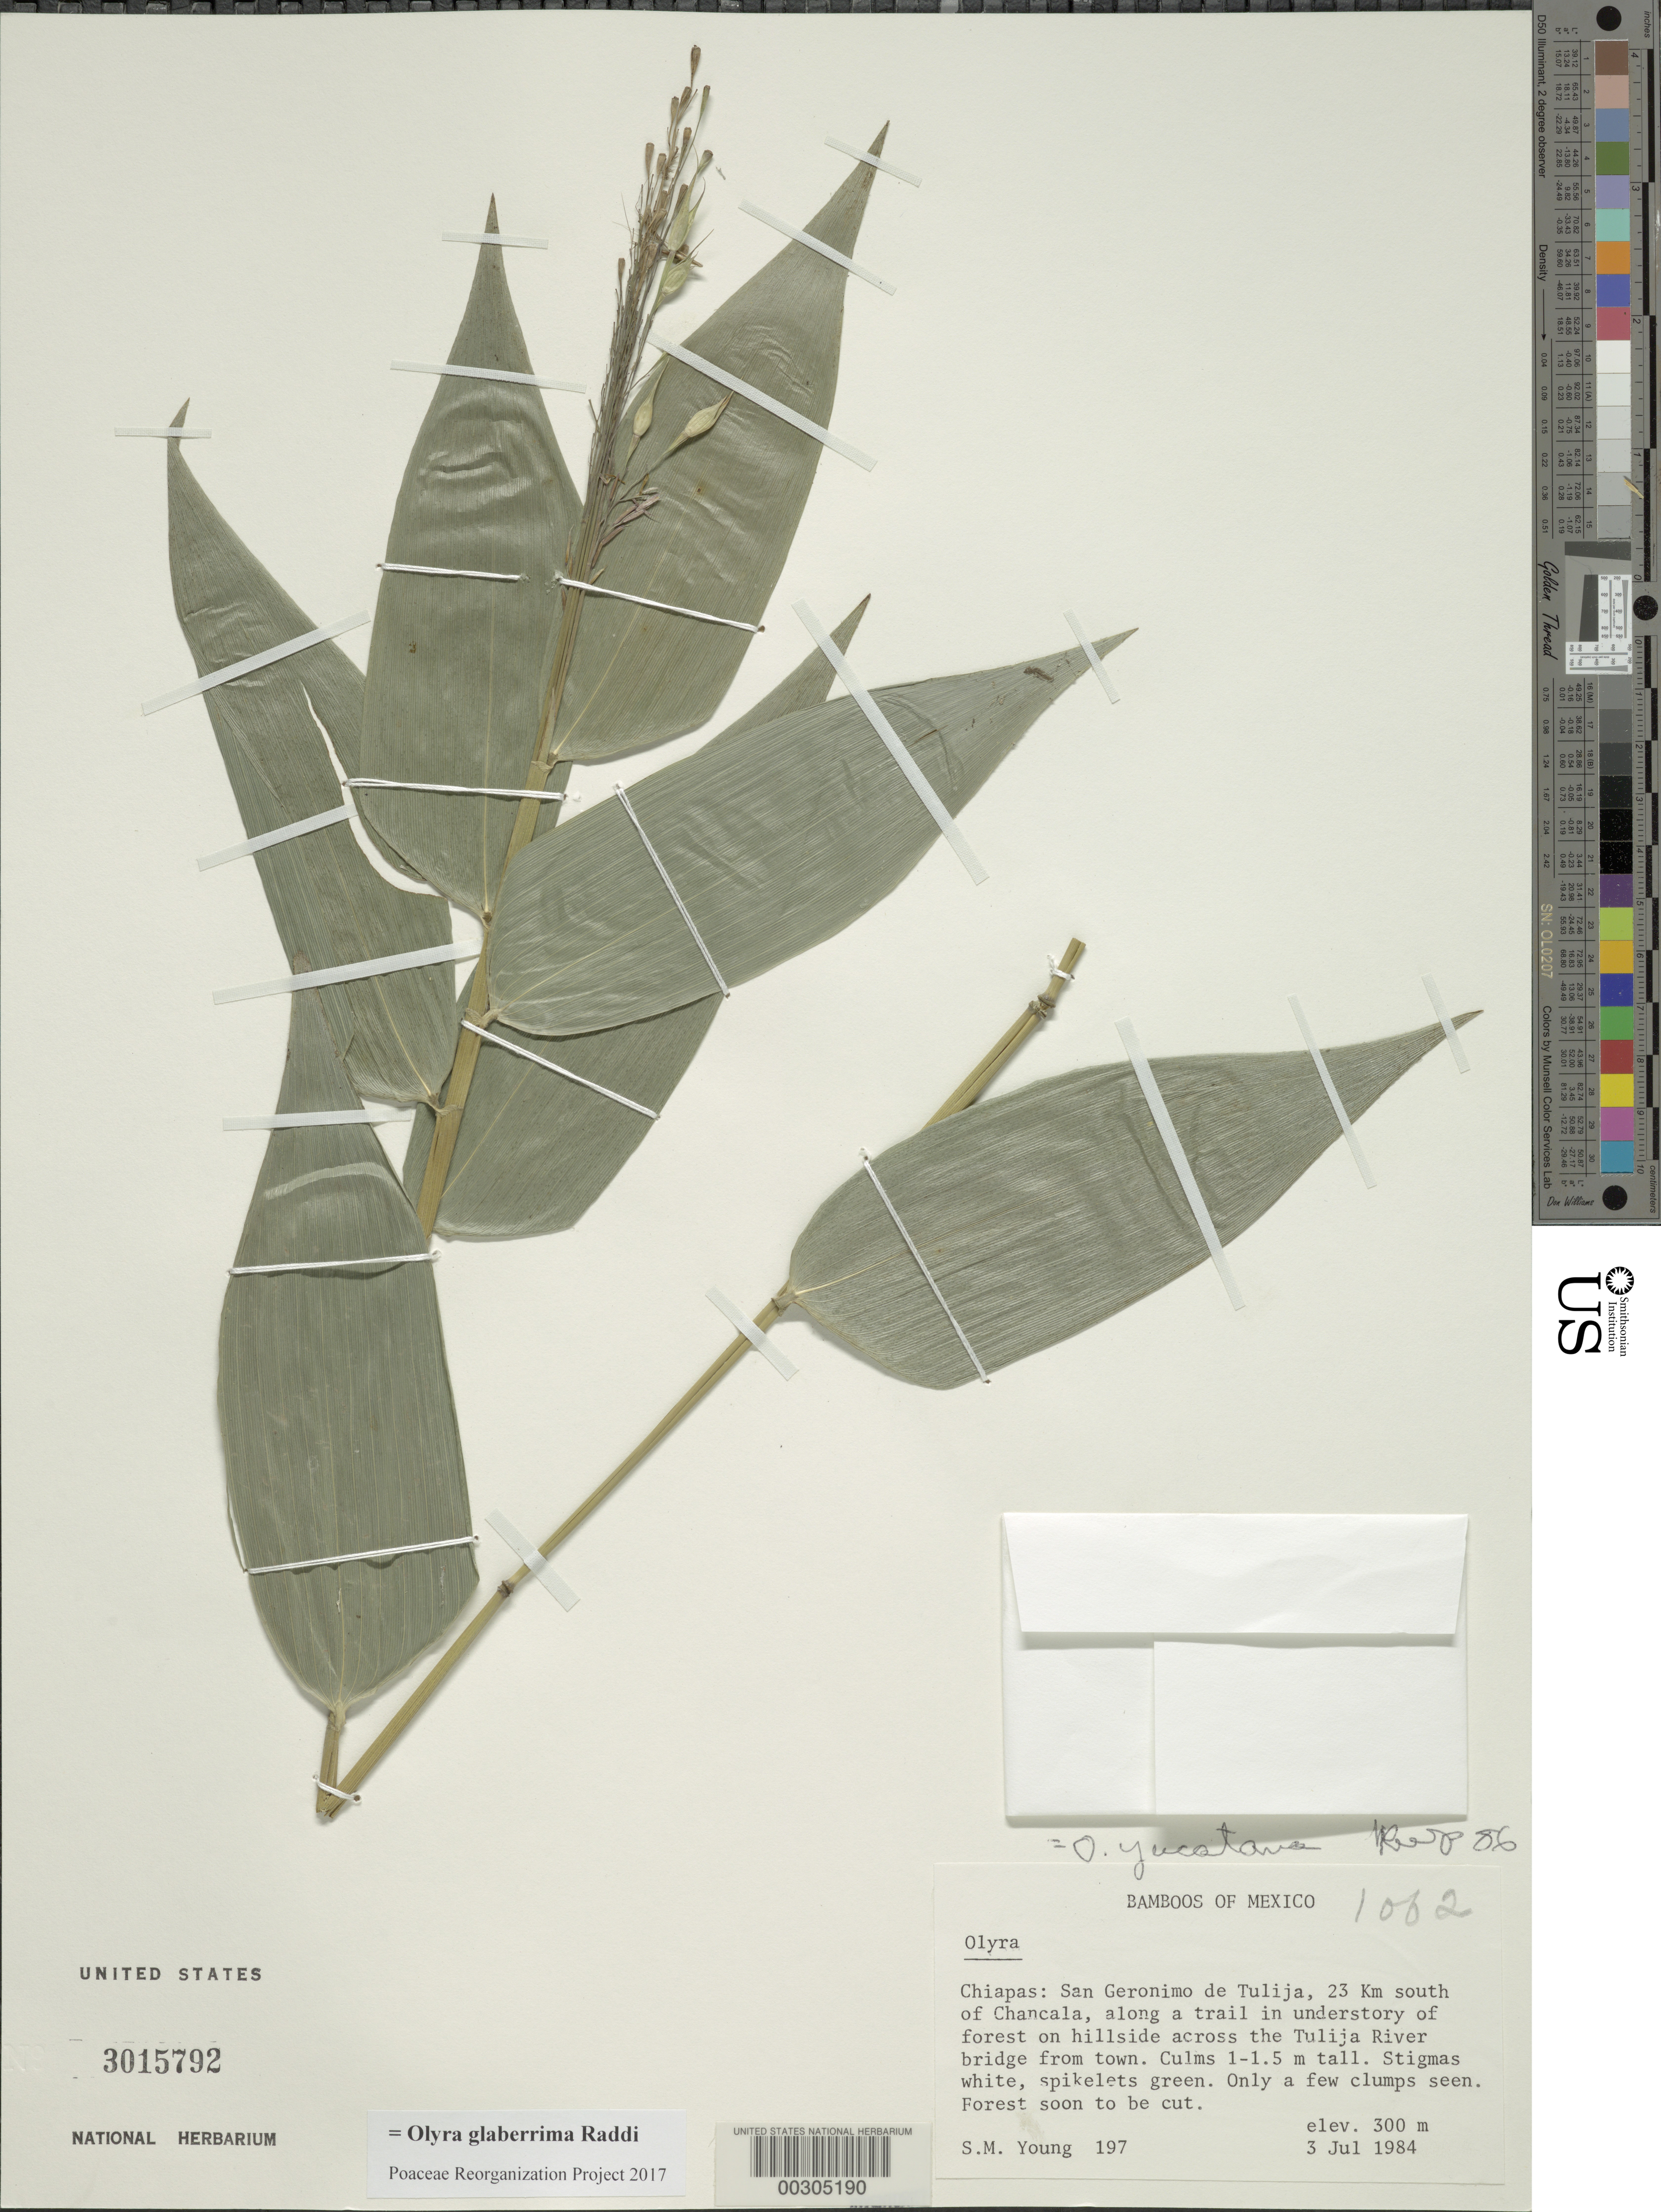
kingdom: Plantae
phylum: Tracheophyta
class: Liliopsida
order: Poales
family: Poaceae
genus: Olyra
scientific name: Olyra glaberrima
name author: Raddi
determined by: Poaceae Reorganization Project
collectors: S. Young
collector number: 197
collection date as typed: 03 Jul 1984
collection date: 1984-07-03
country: Mexico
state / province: Chiapas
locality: San Geronimo de Tulija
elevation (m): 300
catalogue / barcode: US 3015792